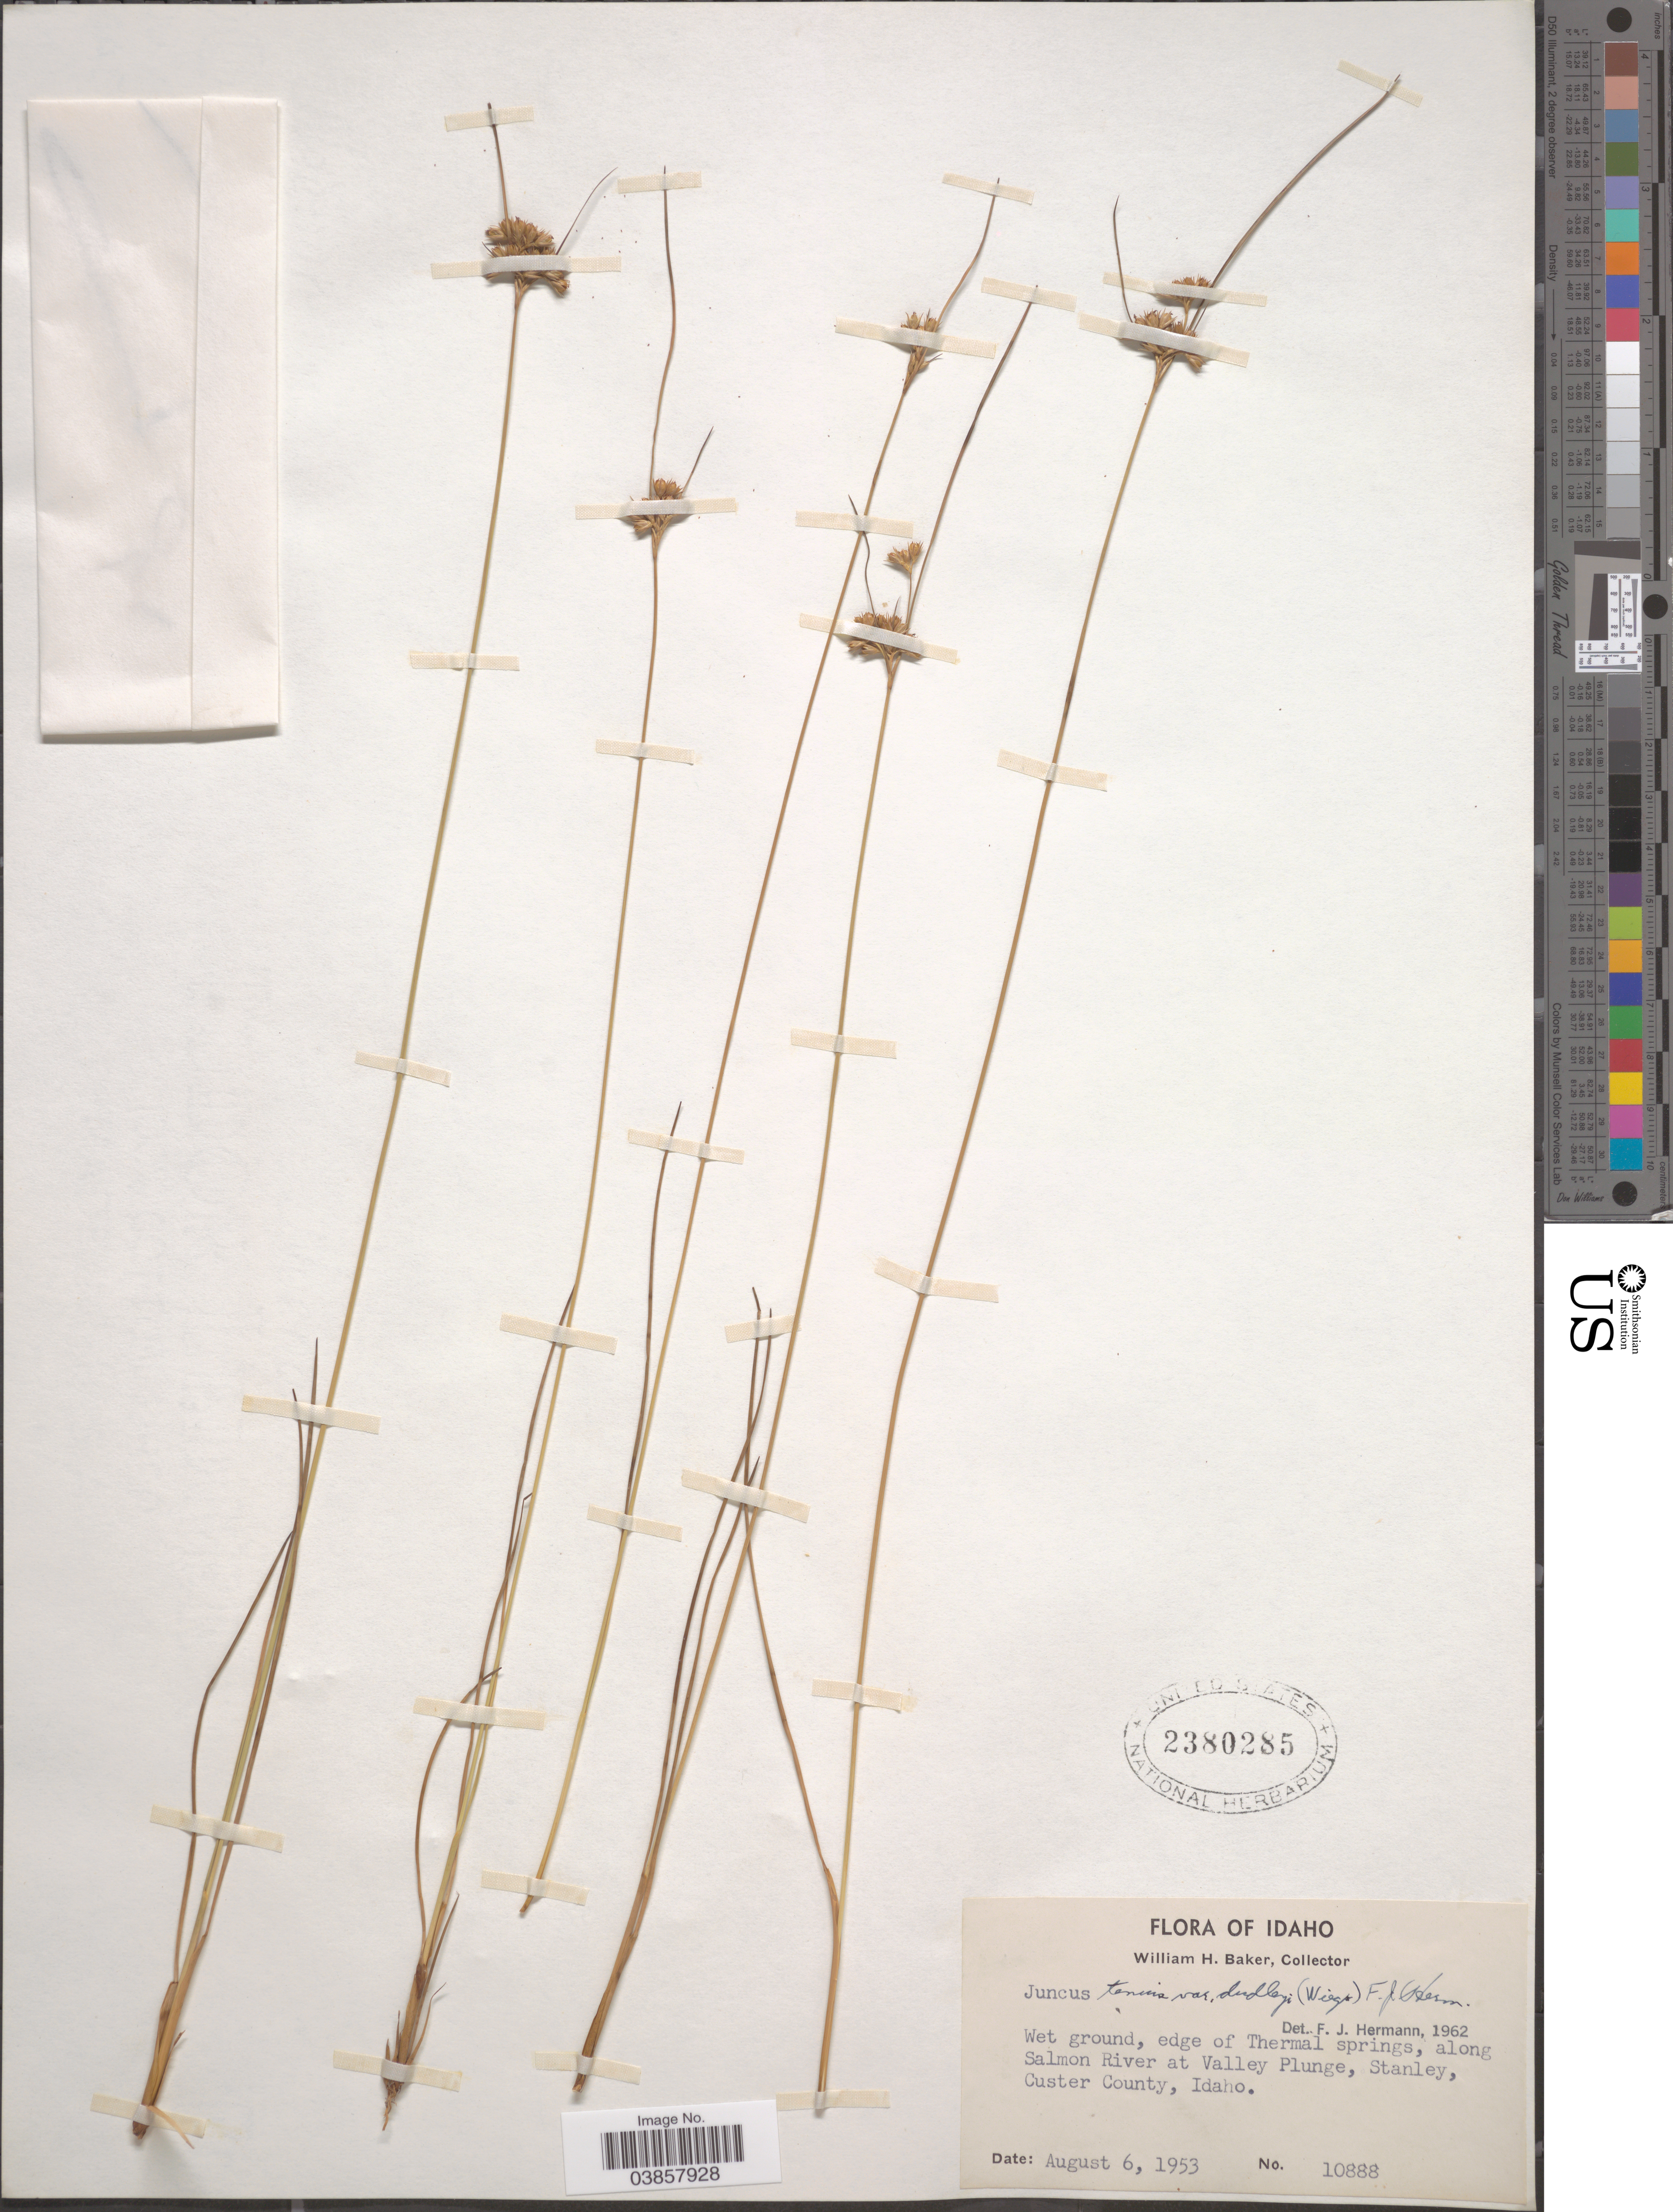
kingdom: Plantae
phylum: Tracheophyta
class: Liliopsida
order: Poales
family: Juncaceae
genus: Juncus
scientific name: Juncus tenuis var. dudleyi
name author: (Wiegand) F.J. Herm.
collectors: W. H. Baker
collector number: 10888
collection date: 1953-08-06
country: United States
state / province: Idaho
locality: Edge of Thermal springs, along Salmon River at Valley Plunge, Stanley, Custer County.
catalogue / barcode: US 2380285